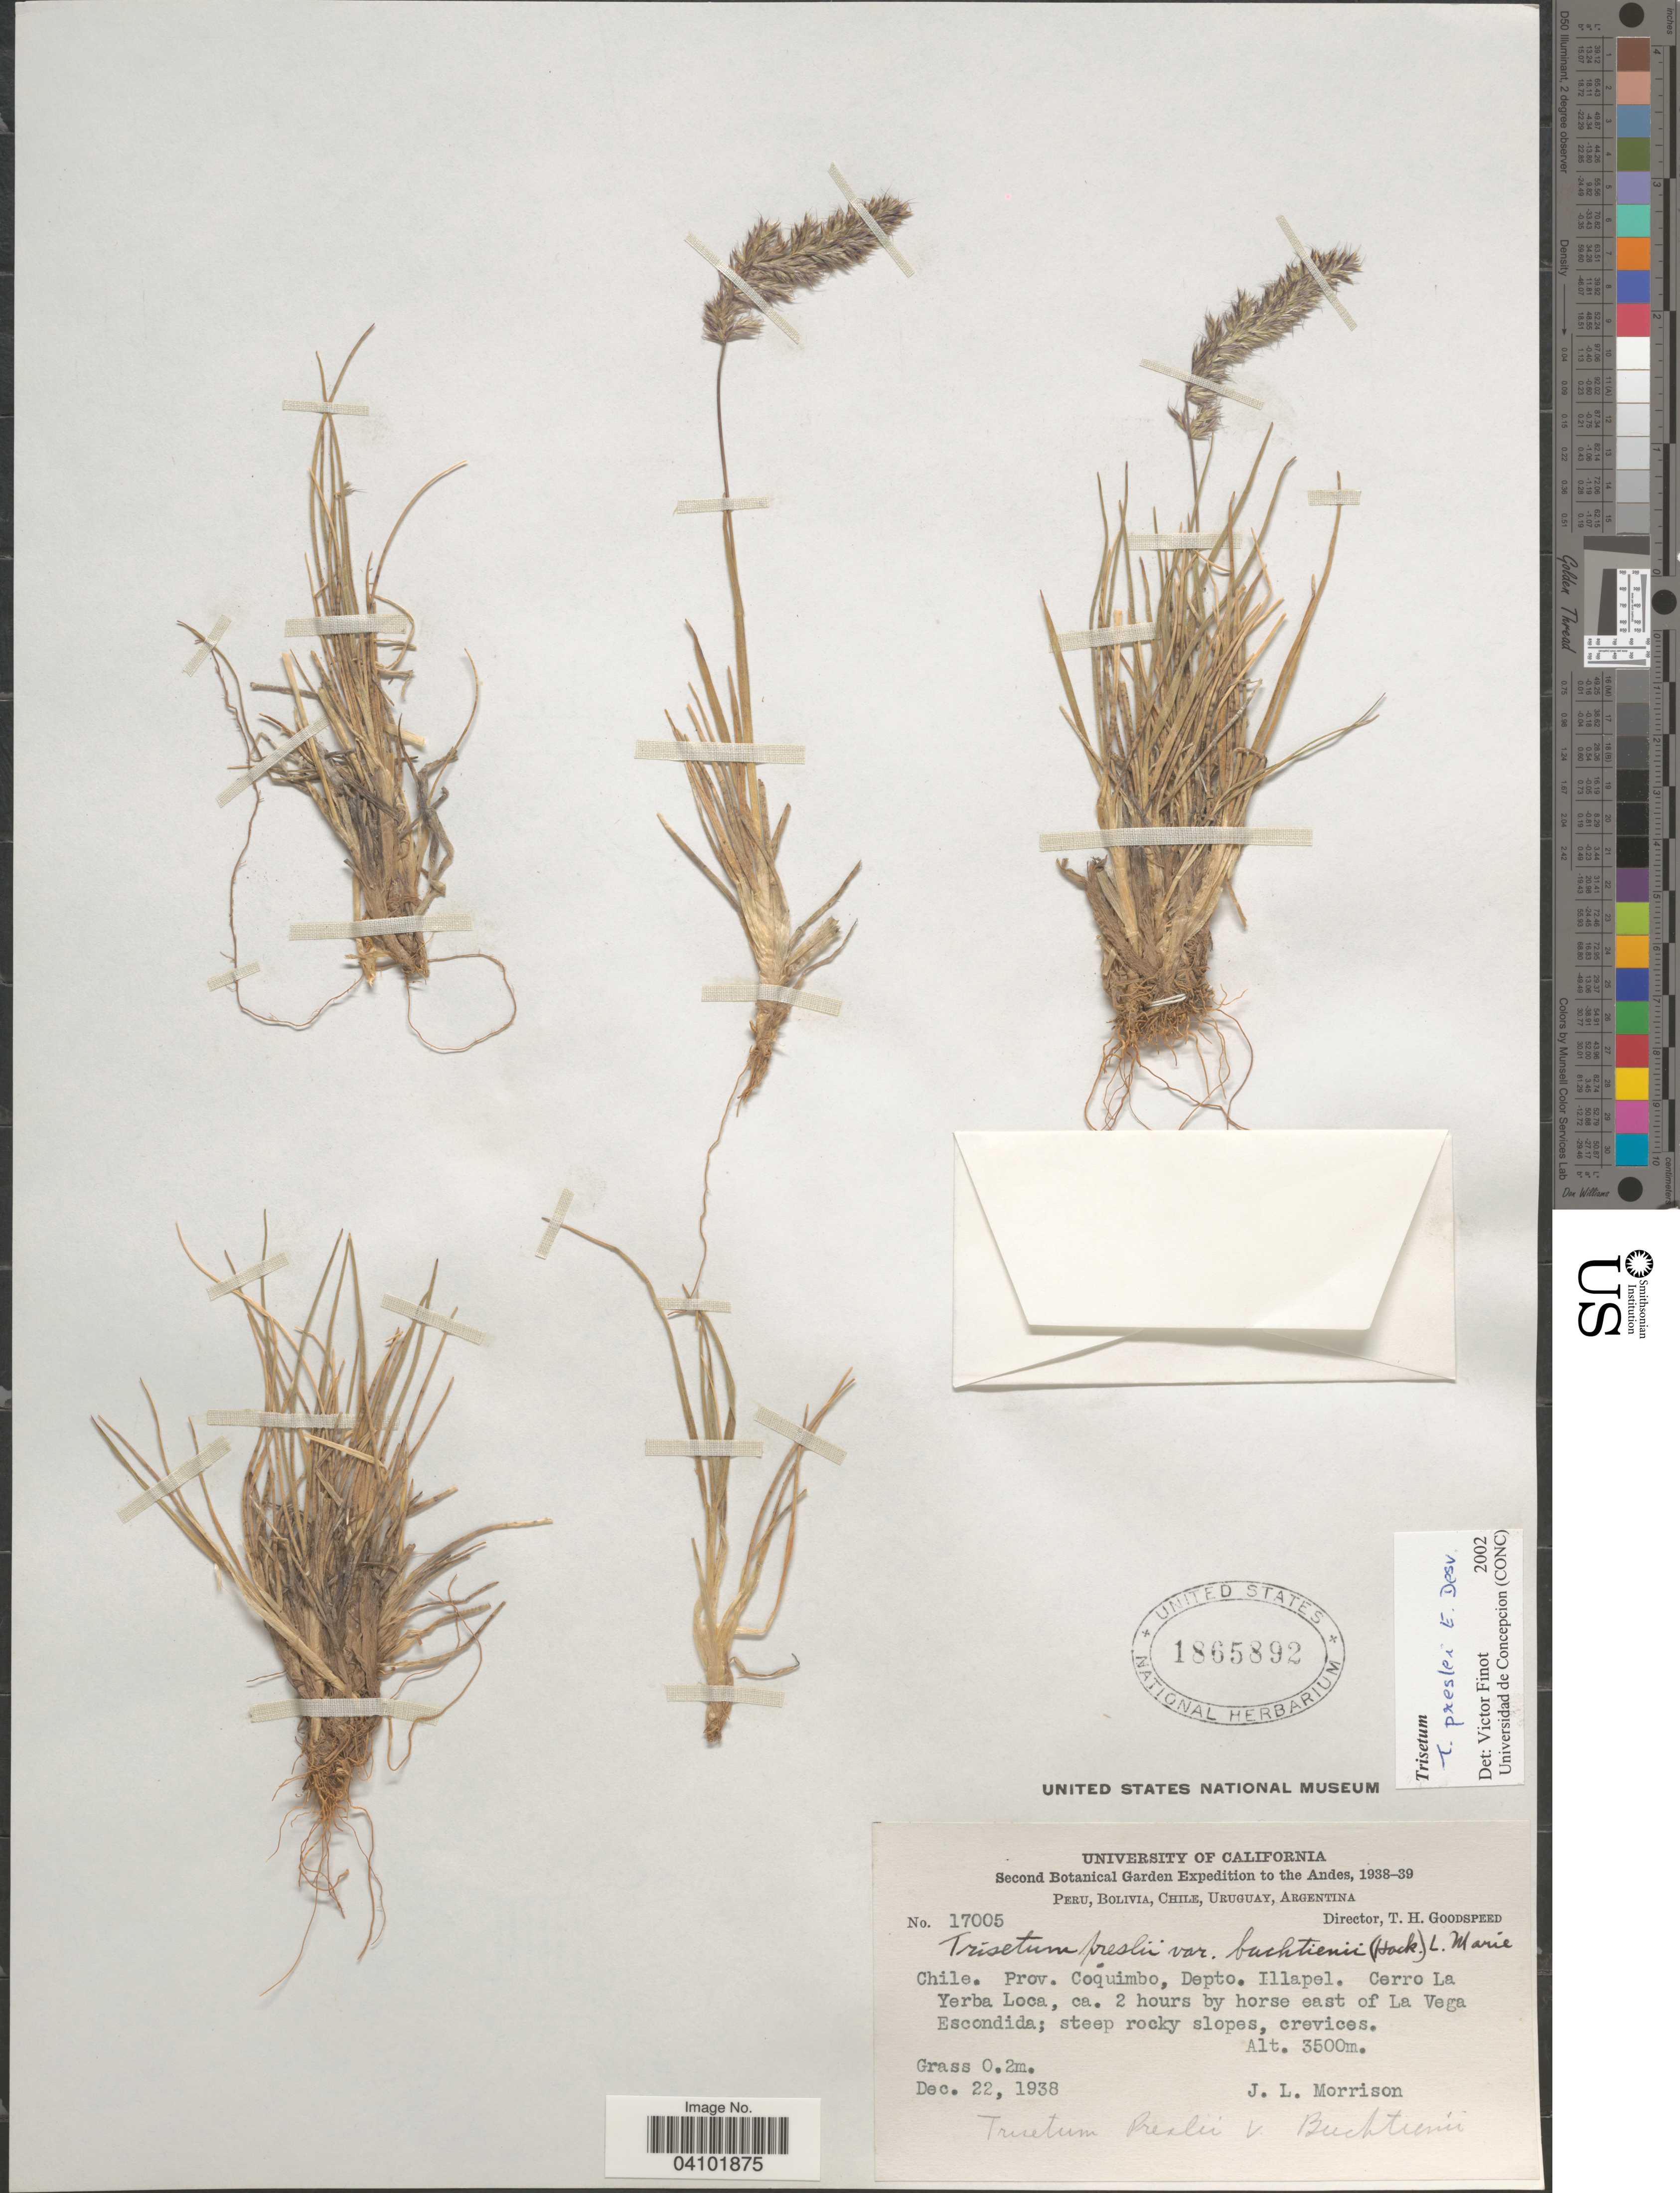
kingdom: Plantae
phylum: Tracheophyta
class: Liliopsida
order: Poales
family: Poaceae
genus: Koeleria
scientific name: Koeleria preslii ined.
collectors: J. Morrison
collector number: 17005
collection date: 1938-12-22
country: Chile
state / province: Coquimbo (IV)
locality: Second Botanical Garden Expedition to the Andes, 1938-39. Depto. Illapel. Cerro La Yerba Loca, ca. 2 hours by horse east of La Vega Escondida.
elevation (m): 3500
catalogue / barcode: US 1865892